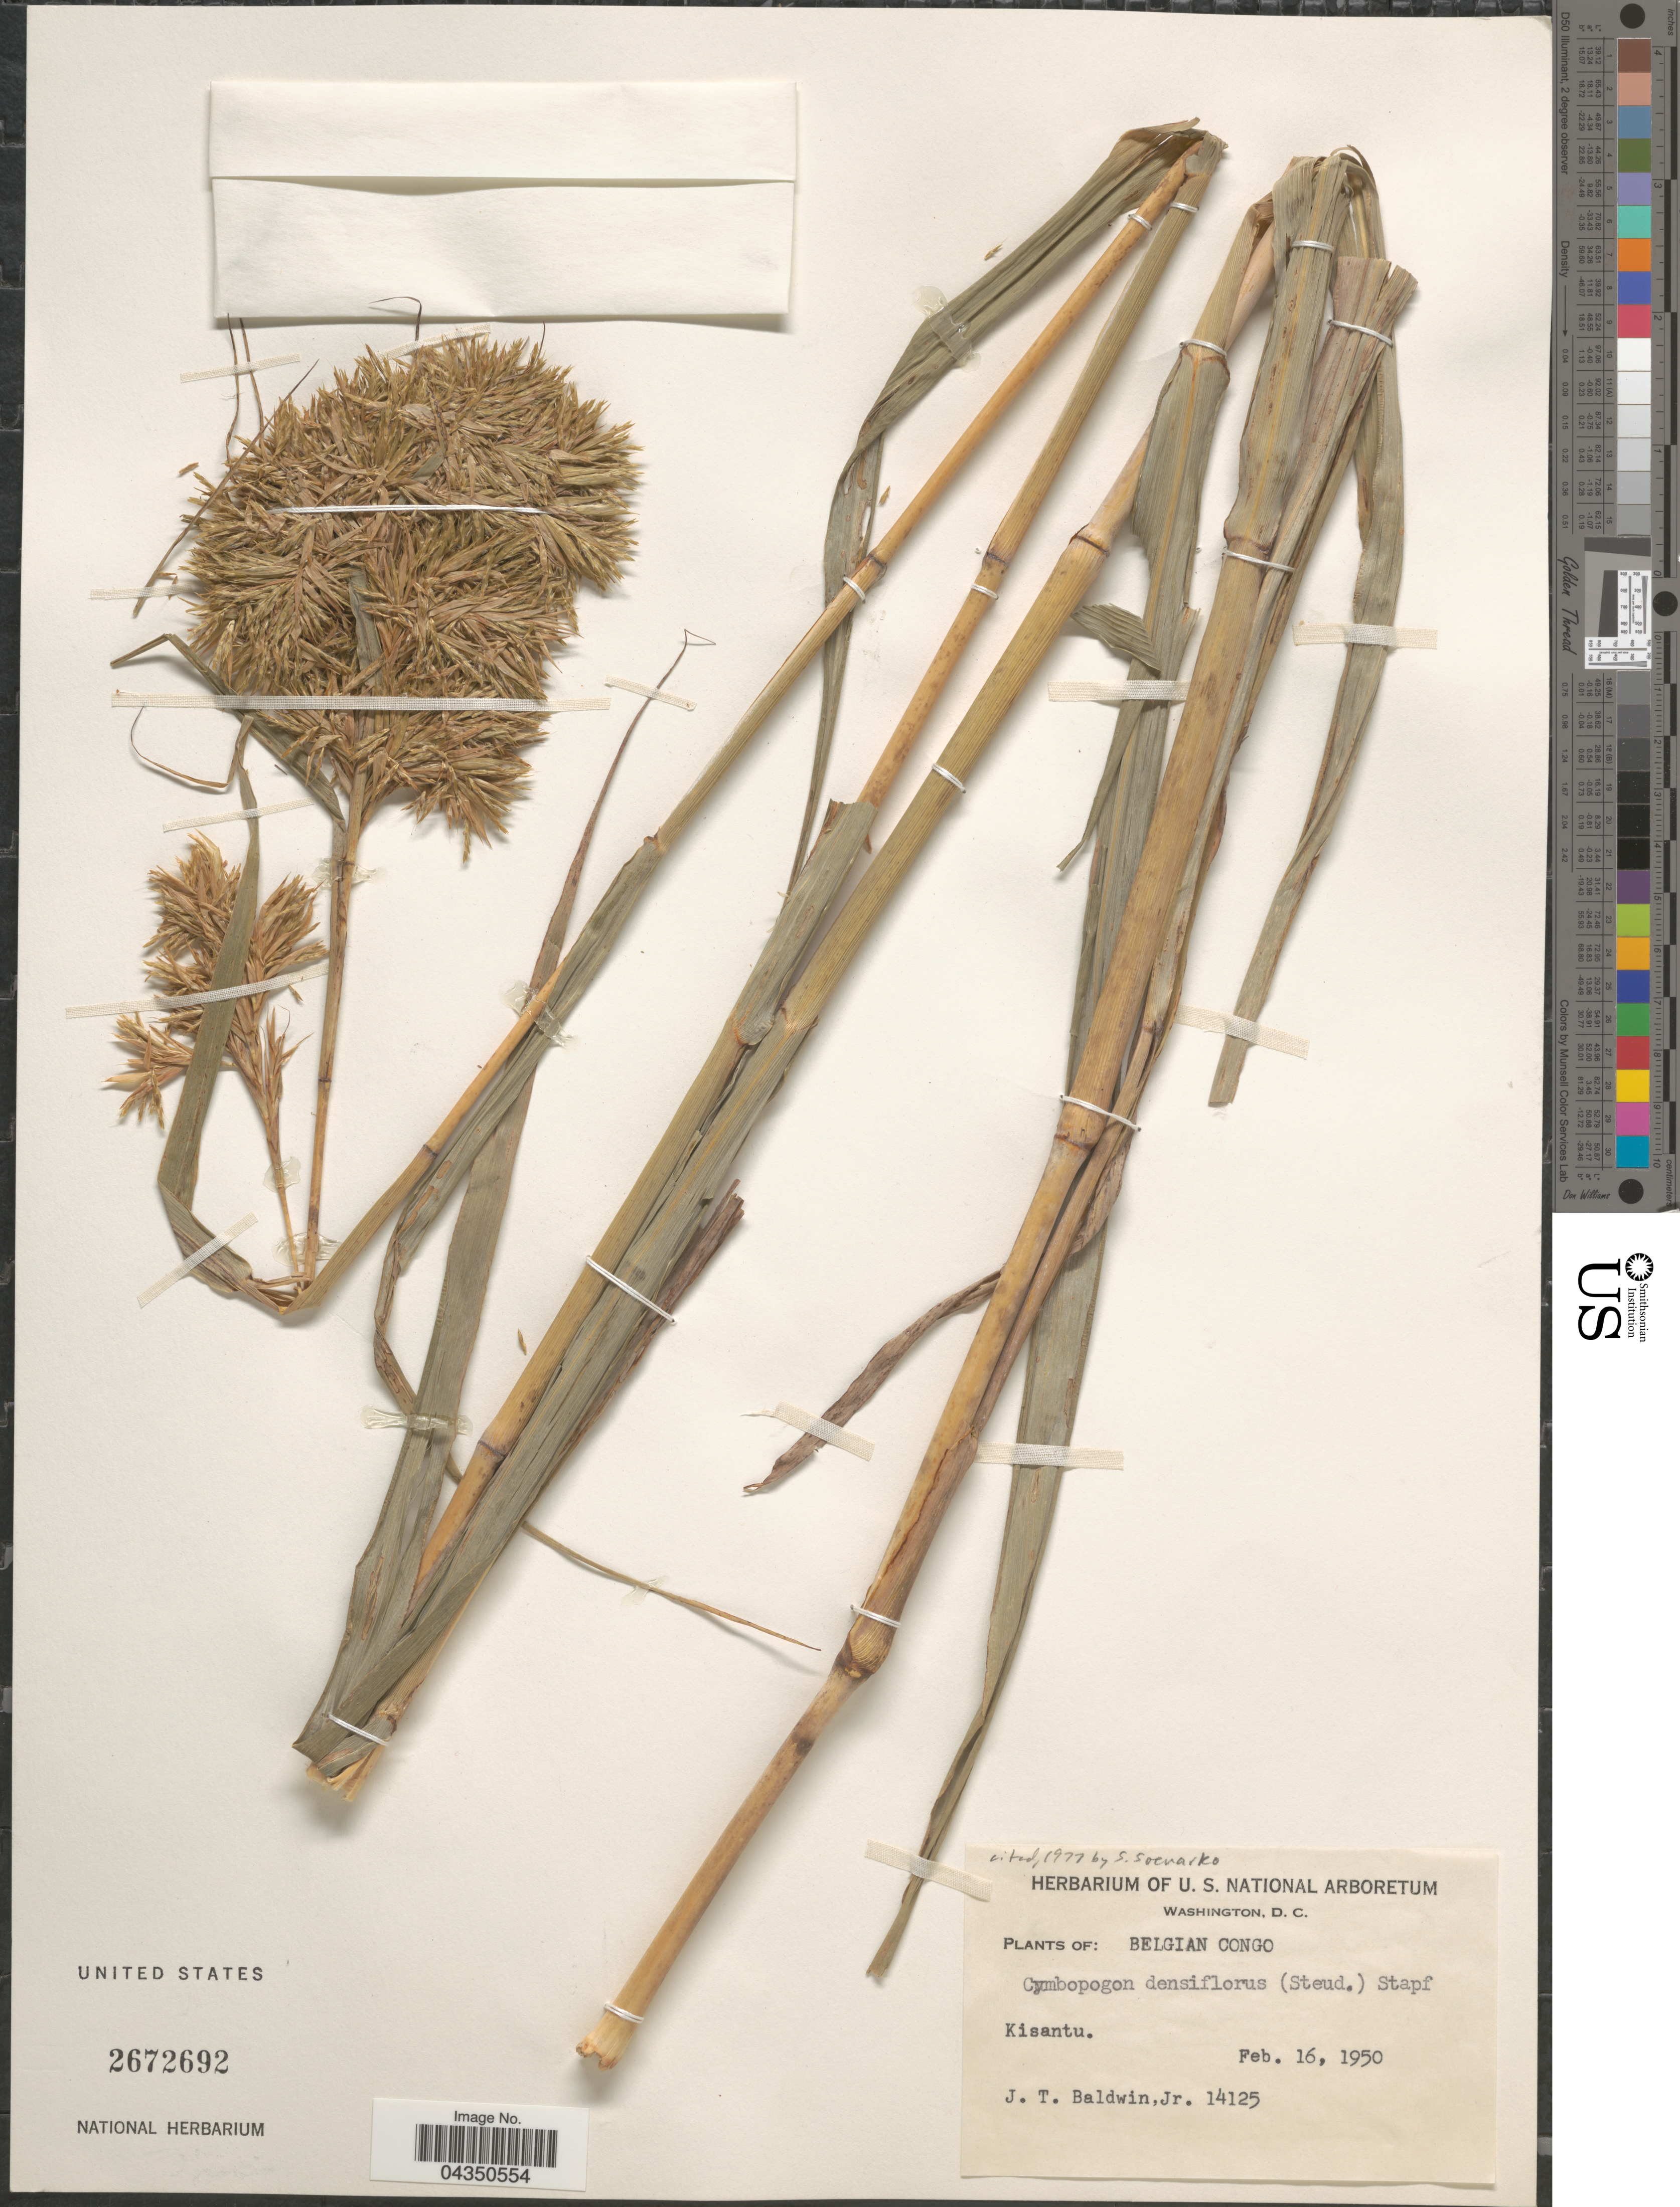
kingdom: Plantae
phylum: Tracheophyta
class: Liliopsida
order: Poales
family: Poaceae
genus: Cymbopogon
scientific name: Cymbopogon densiflorus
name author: Stapf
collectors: J. T. Baldwin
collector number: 14125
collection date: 1950-02-16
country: Congo, Democratic Republic of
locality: Belgian Congo. Kisantu.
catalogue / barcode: US 2672692